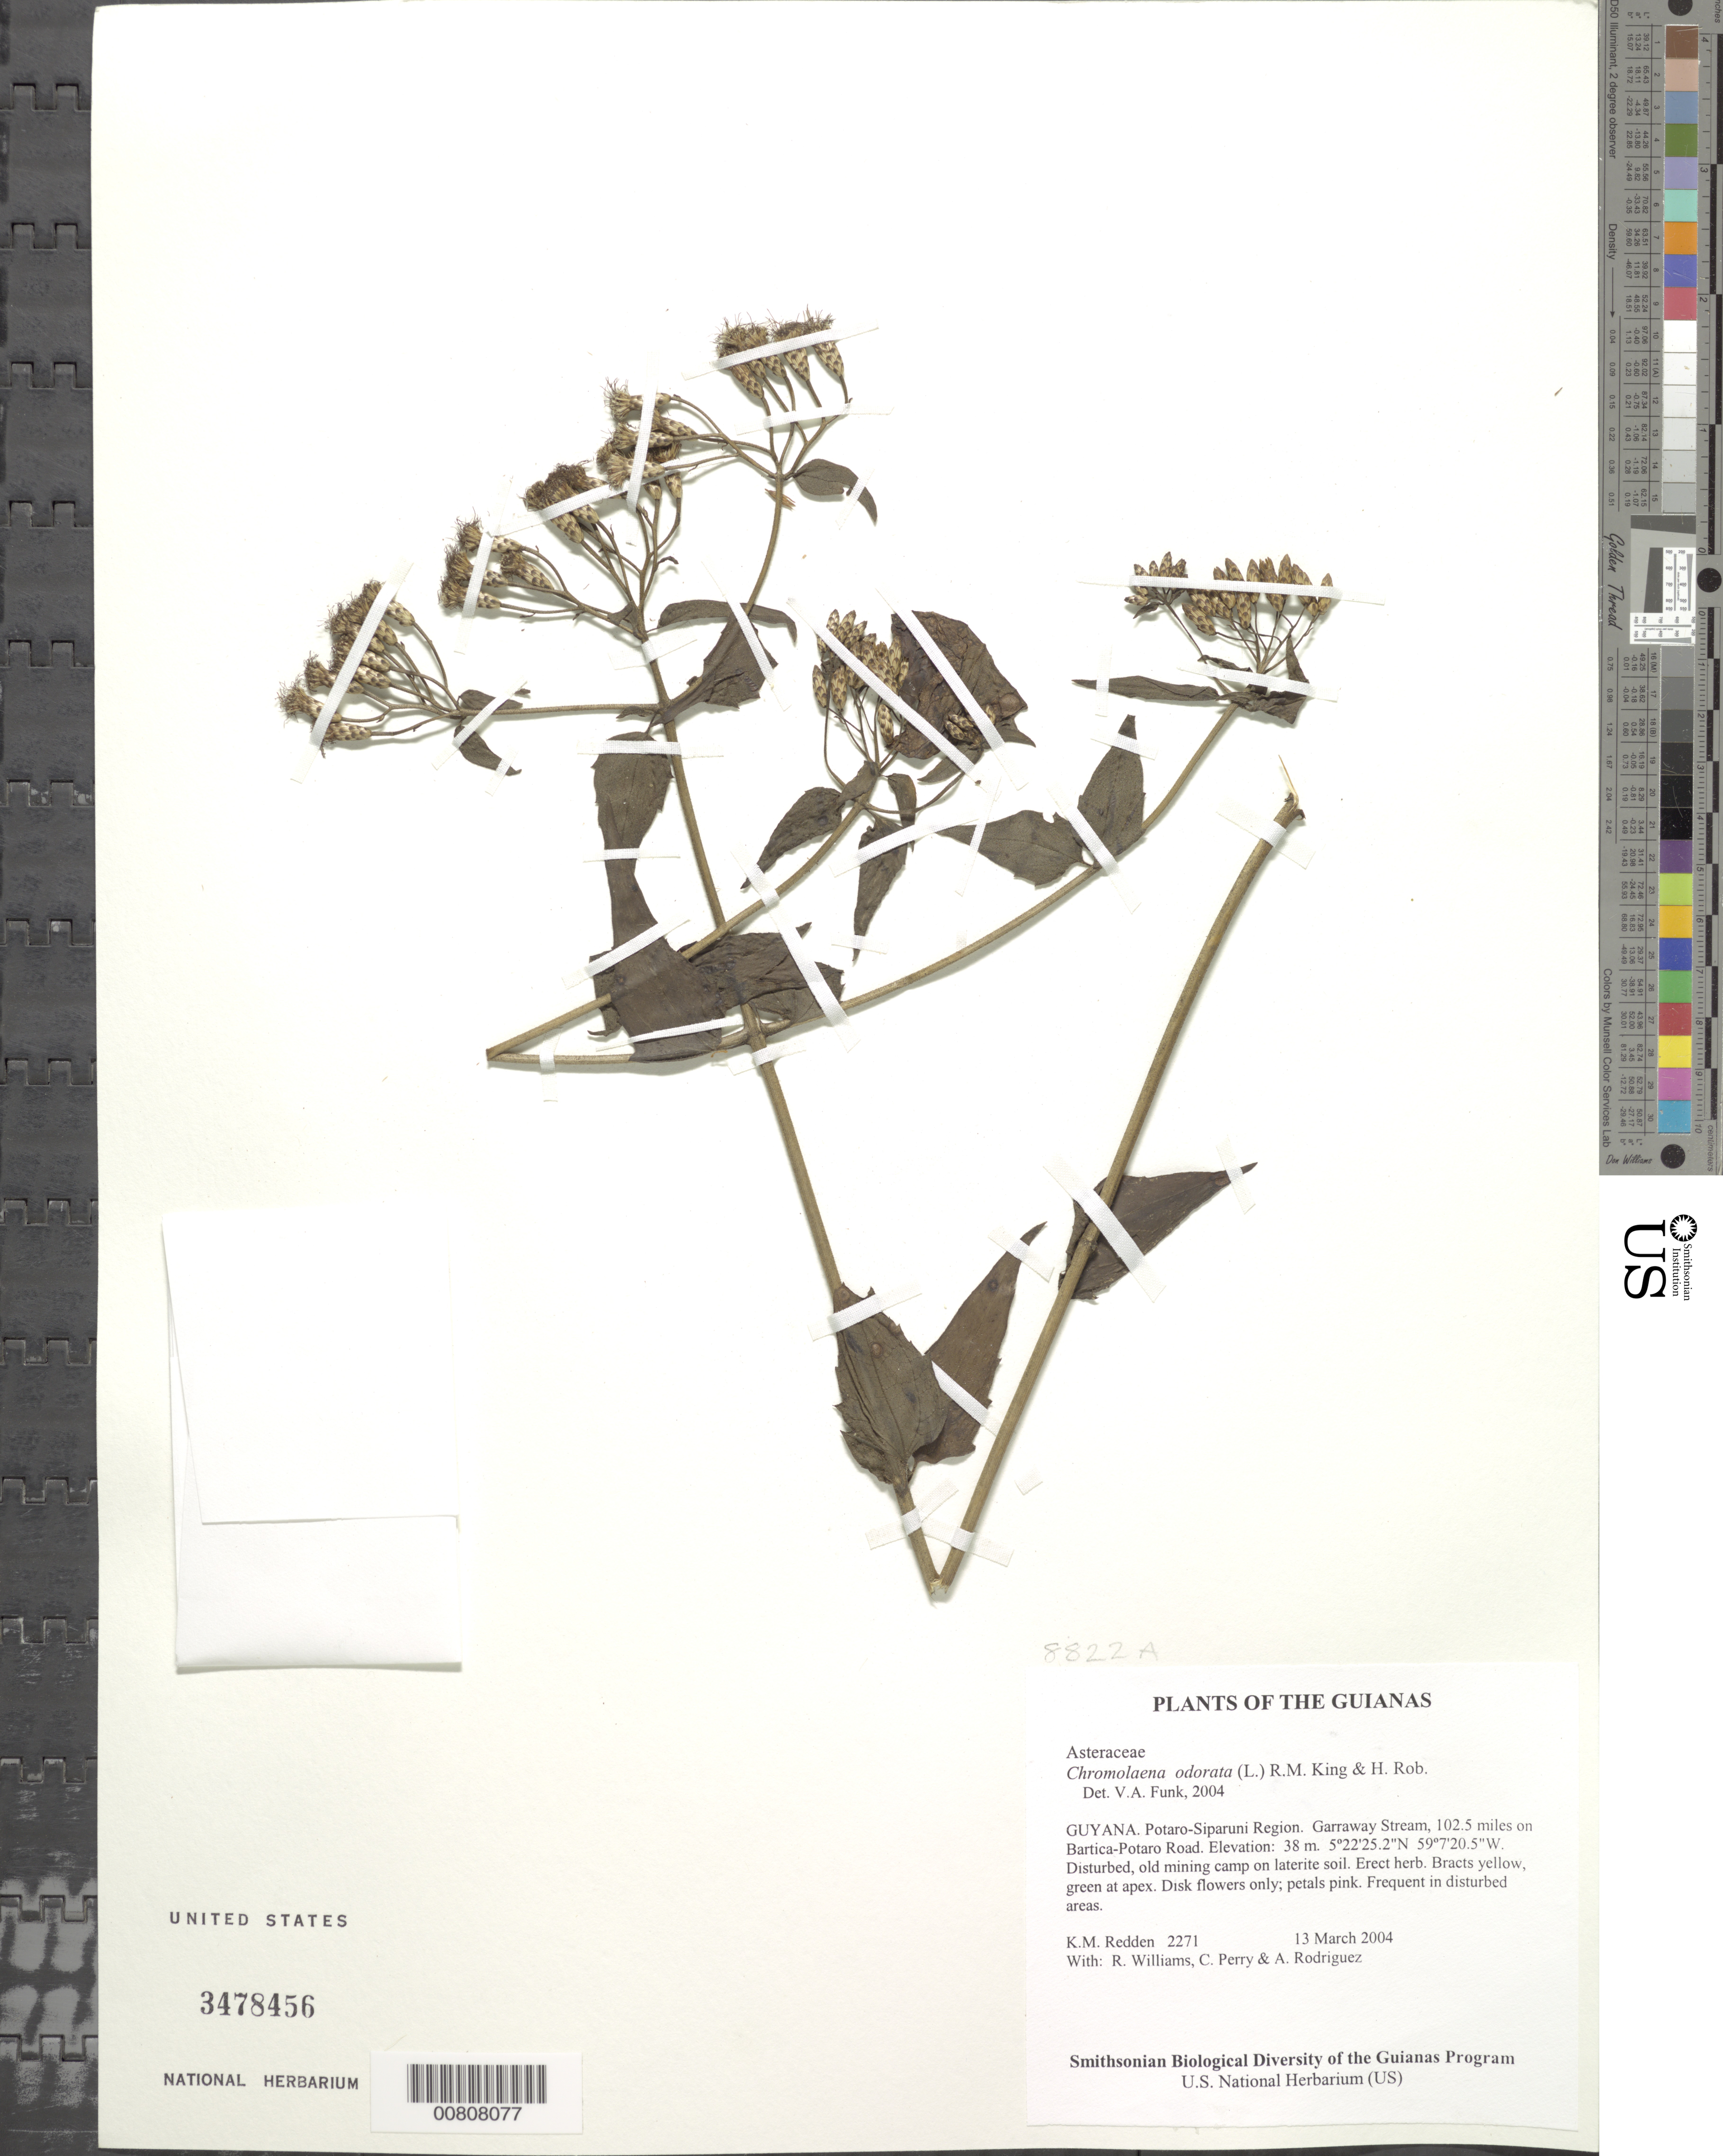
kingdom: Plantae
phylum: Tracheophyta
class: Magnoliopsida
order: Asterales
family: Asteraceae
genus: Chromolaena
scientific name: Chromolaena odorata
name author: (L.) R.M. King & H. Rob.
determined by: Funk, Vicki A., (BOT), Smithsonian Institution - National Museum of Natural History (UNITED STATES)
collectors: K. M. Redden, R. Williams, C. Perry & A. Rodriguez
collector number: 2271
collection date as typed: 13 March 2004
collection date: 2004-03-13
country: Guyana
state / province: Potaro-Siparuni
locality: Garraway Stream, 102.5 miles on Bartica-Potaro Road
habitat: Disturbed, old mining camp on laterite soil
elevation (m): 38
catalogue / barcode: US 3478456